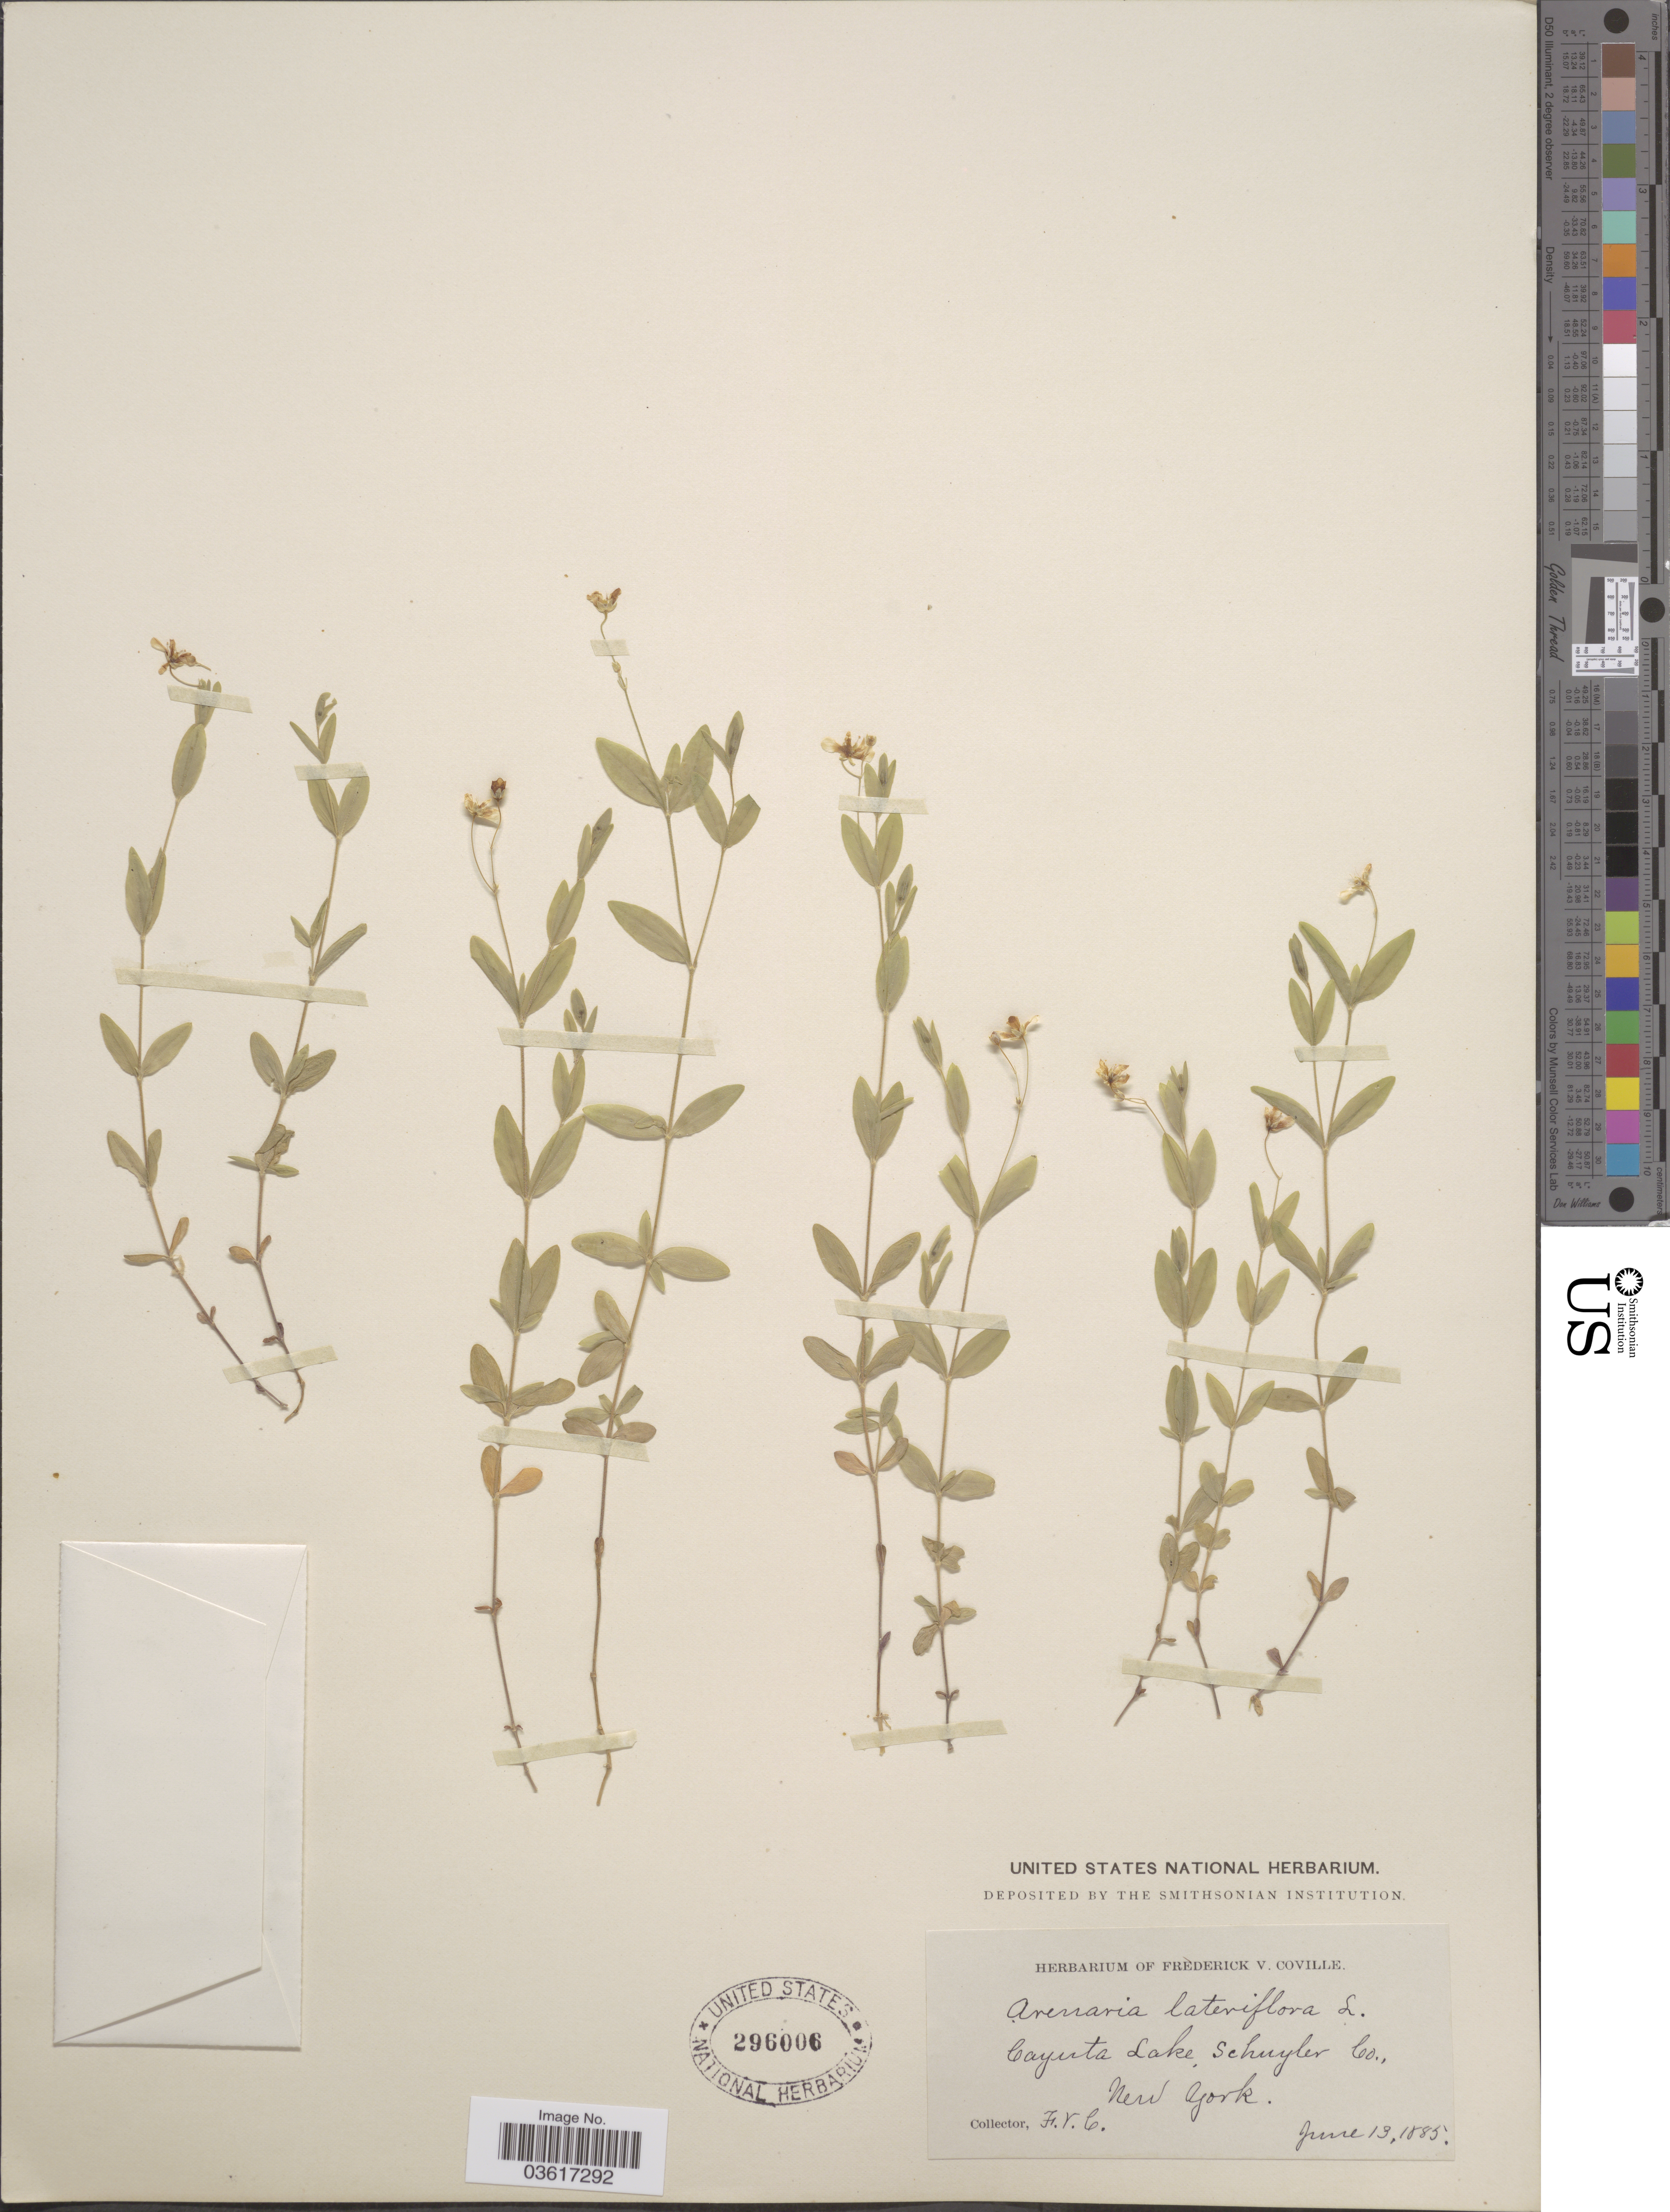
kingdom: Plantae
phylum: Tracheophyta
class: Magnoliopsida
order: Caryophyllales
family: Caryophyllaceae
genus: Moehringia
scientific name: Moehringia lateriflora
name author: (L.) Fenzl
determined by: Strong, Mark T., (BOT), Smithsonian Institution - National Museum of Natural History (UNITED STATES)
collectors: F. V. Coville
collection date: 1885-06-13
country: United States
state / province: New York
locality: Cayuta Lake, Schuyler Co.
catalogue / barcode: US 296006